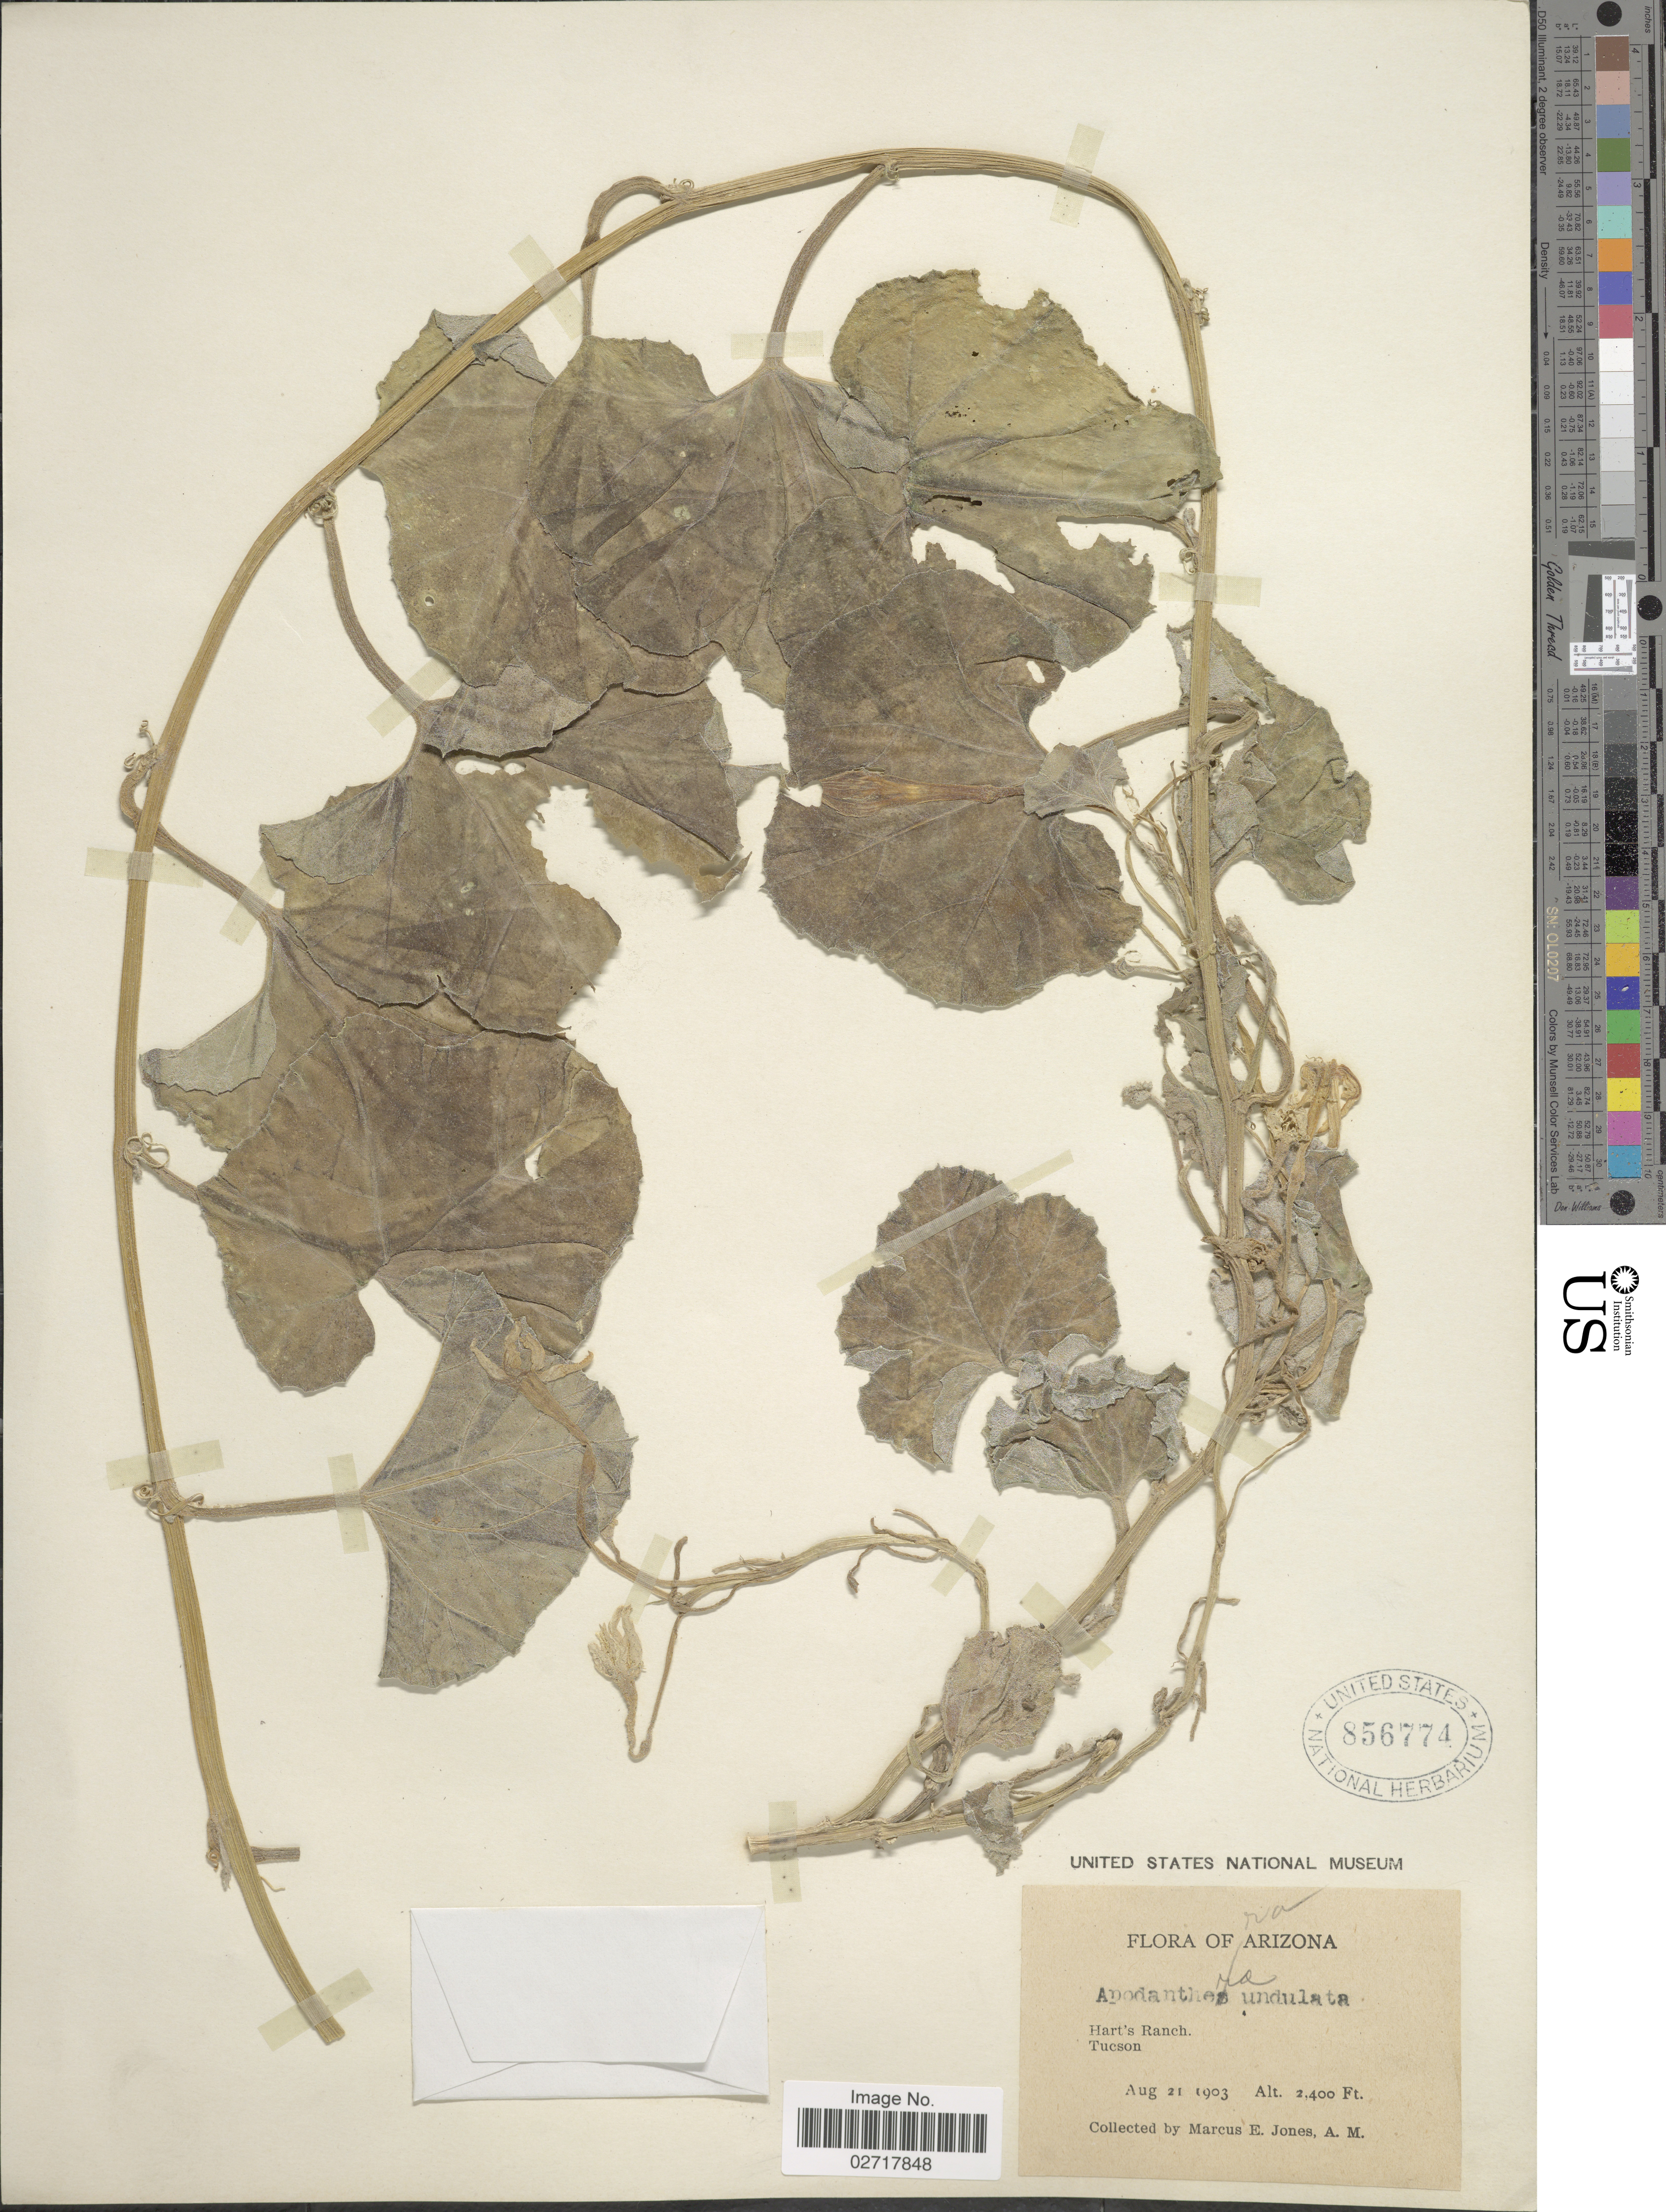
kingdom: Plantae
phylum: Tracheophyta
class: Magnoliopsida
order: Cucurbitales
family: Cucurbitaceae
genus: Apodanthera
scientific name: Apodanthera undulata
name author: A. Gray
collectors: M. E. Jones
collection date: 1903-08-21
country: United States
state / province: Arizona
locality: Hart's Ranch, Tucson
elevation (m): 732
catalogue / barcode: US 856774